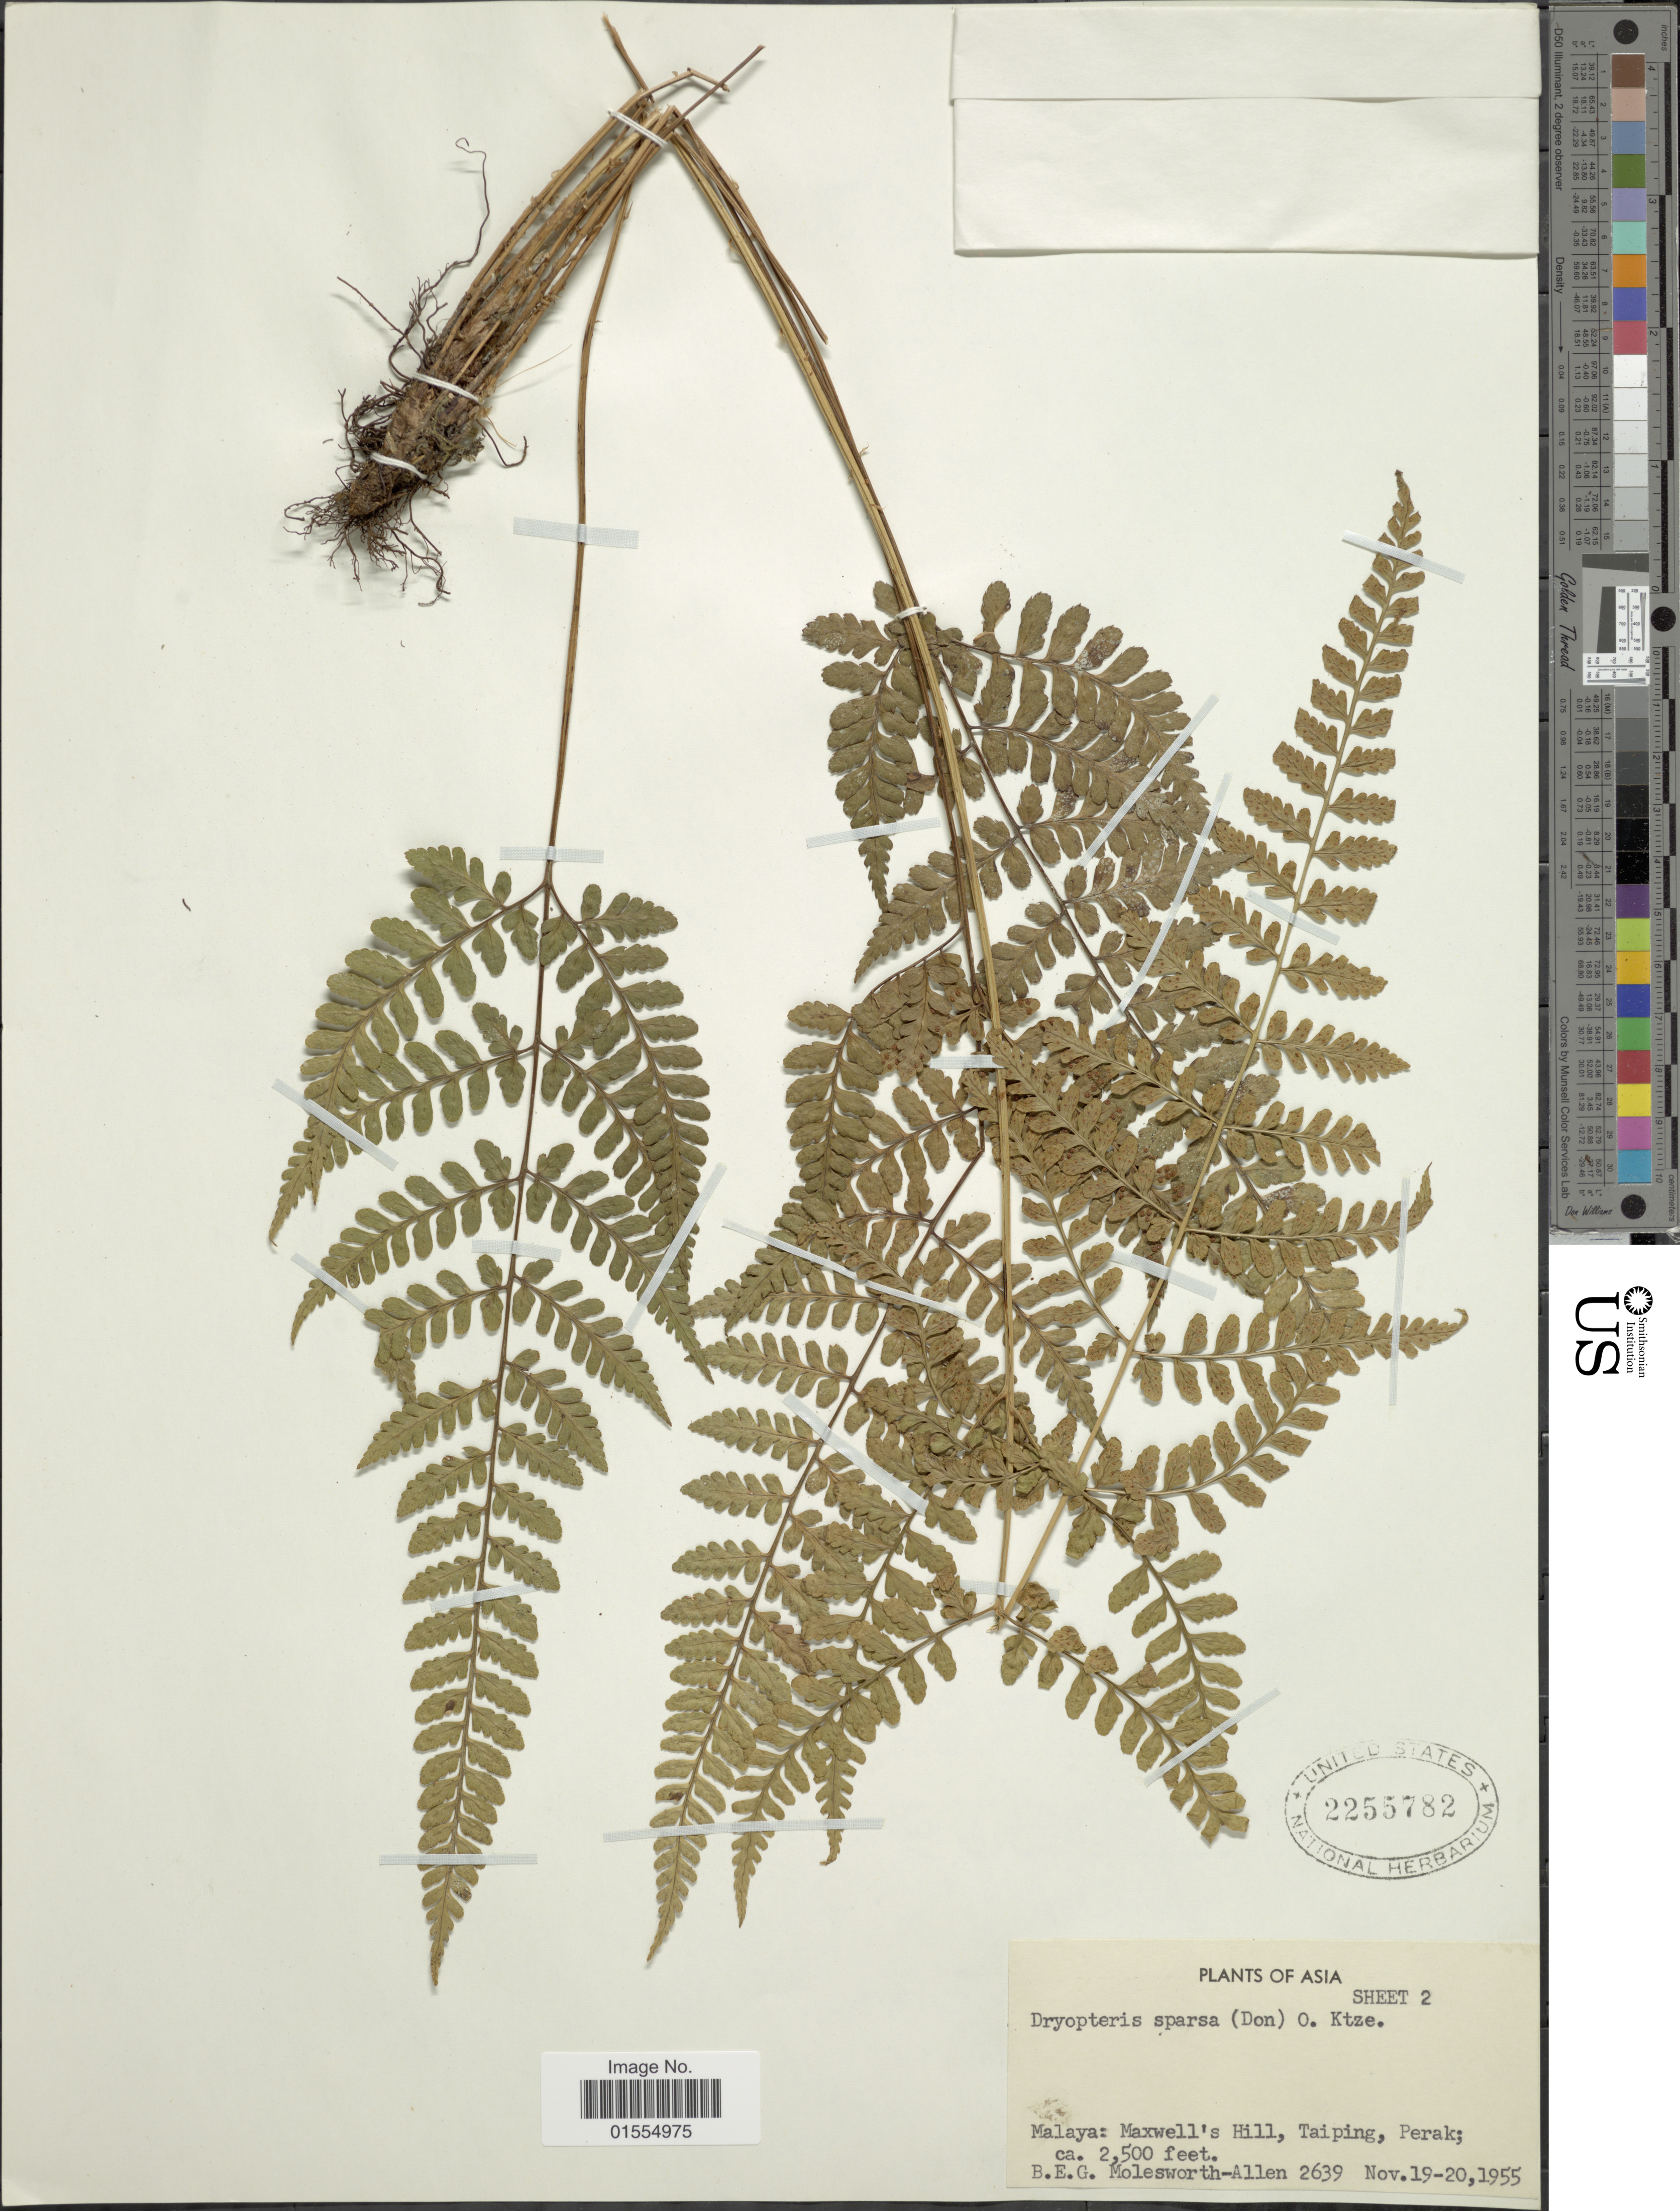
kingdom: Plantae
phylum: Tracheophyta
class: Polypodiopsida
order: Polypodiales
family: Dryopteridaceae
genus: Dryopteris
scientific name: Dryopteris sparsa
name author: (D. Don) Kuntze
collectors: B. E. G. Molesworth-Allen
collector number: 2639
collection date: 1955-11-19/1955-11-20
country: Malaysia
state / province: Perak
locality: Malaya: Maxwell's Hill, Taiping, Perak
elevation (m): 762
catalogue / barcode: US 2255782